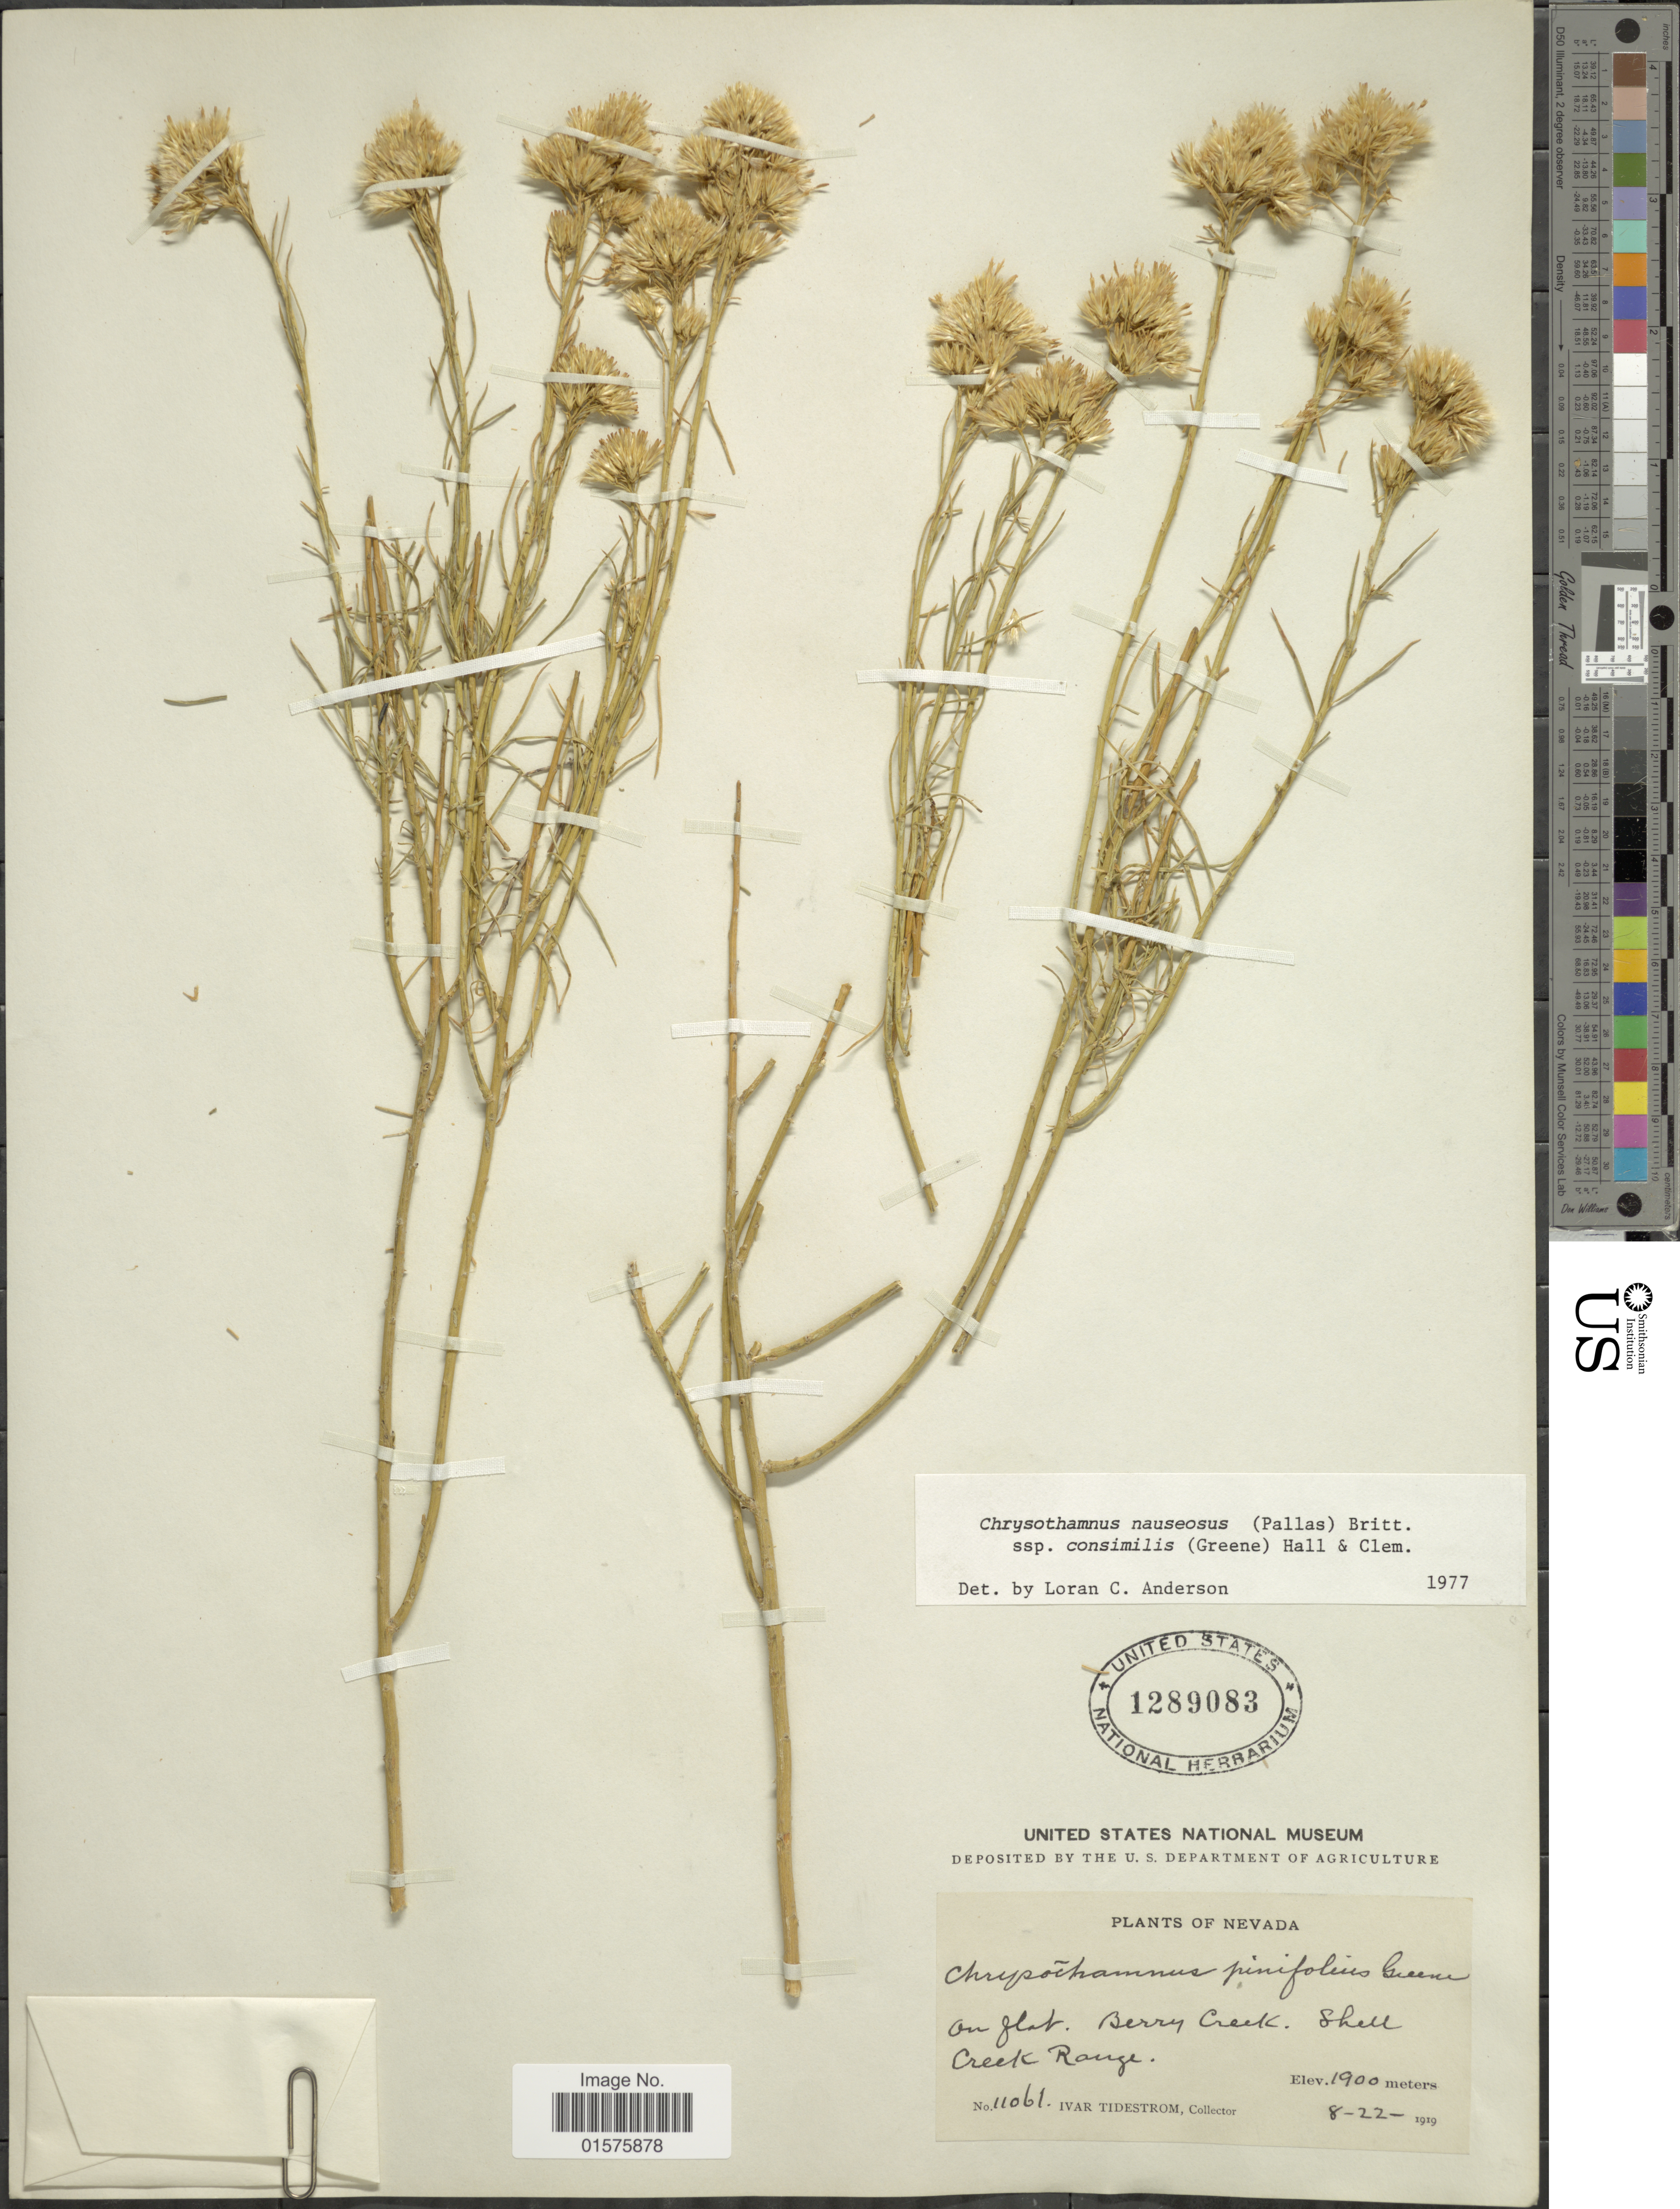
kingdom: Plantae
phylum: Tracheophyta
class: Magnoliopsida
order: Asterales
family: Asteraceae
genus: Ericameria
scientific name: Ericameria nauseosa var. oreophila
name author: (A. Nelson) G.L. Nesom & G.I. Baird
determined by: Urbatsch, Lowell E., Curator (LSU), Louisiana State University (UNITED STATES)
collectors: I. F. Tidestrom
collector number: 11061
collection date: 1919-08-22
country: United States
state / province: Nevada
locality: Berry Creek. Shell Creek Range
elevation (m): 1900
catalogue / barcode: US 1289083